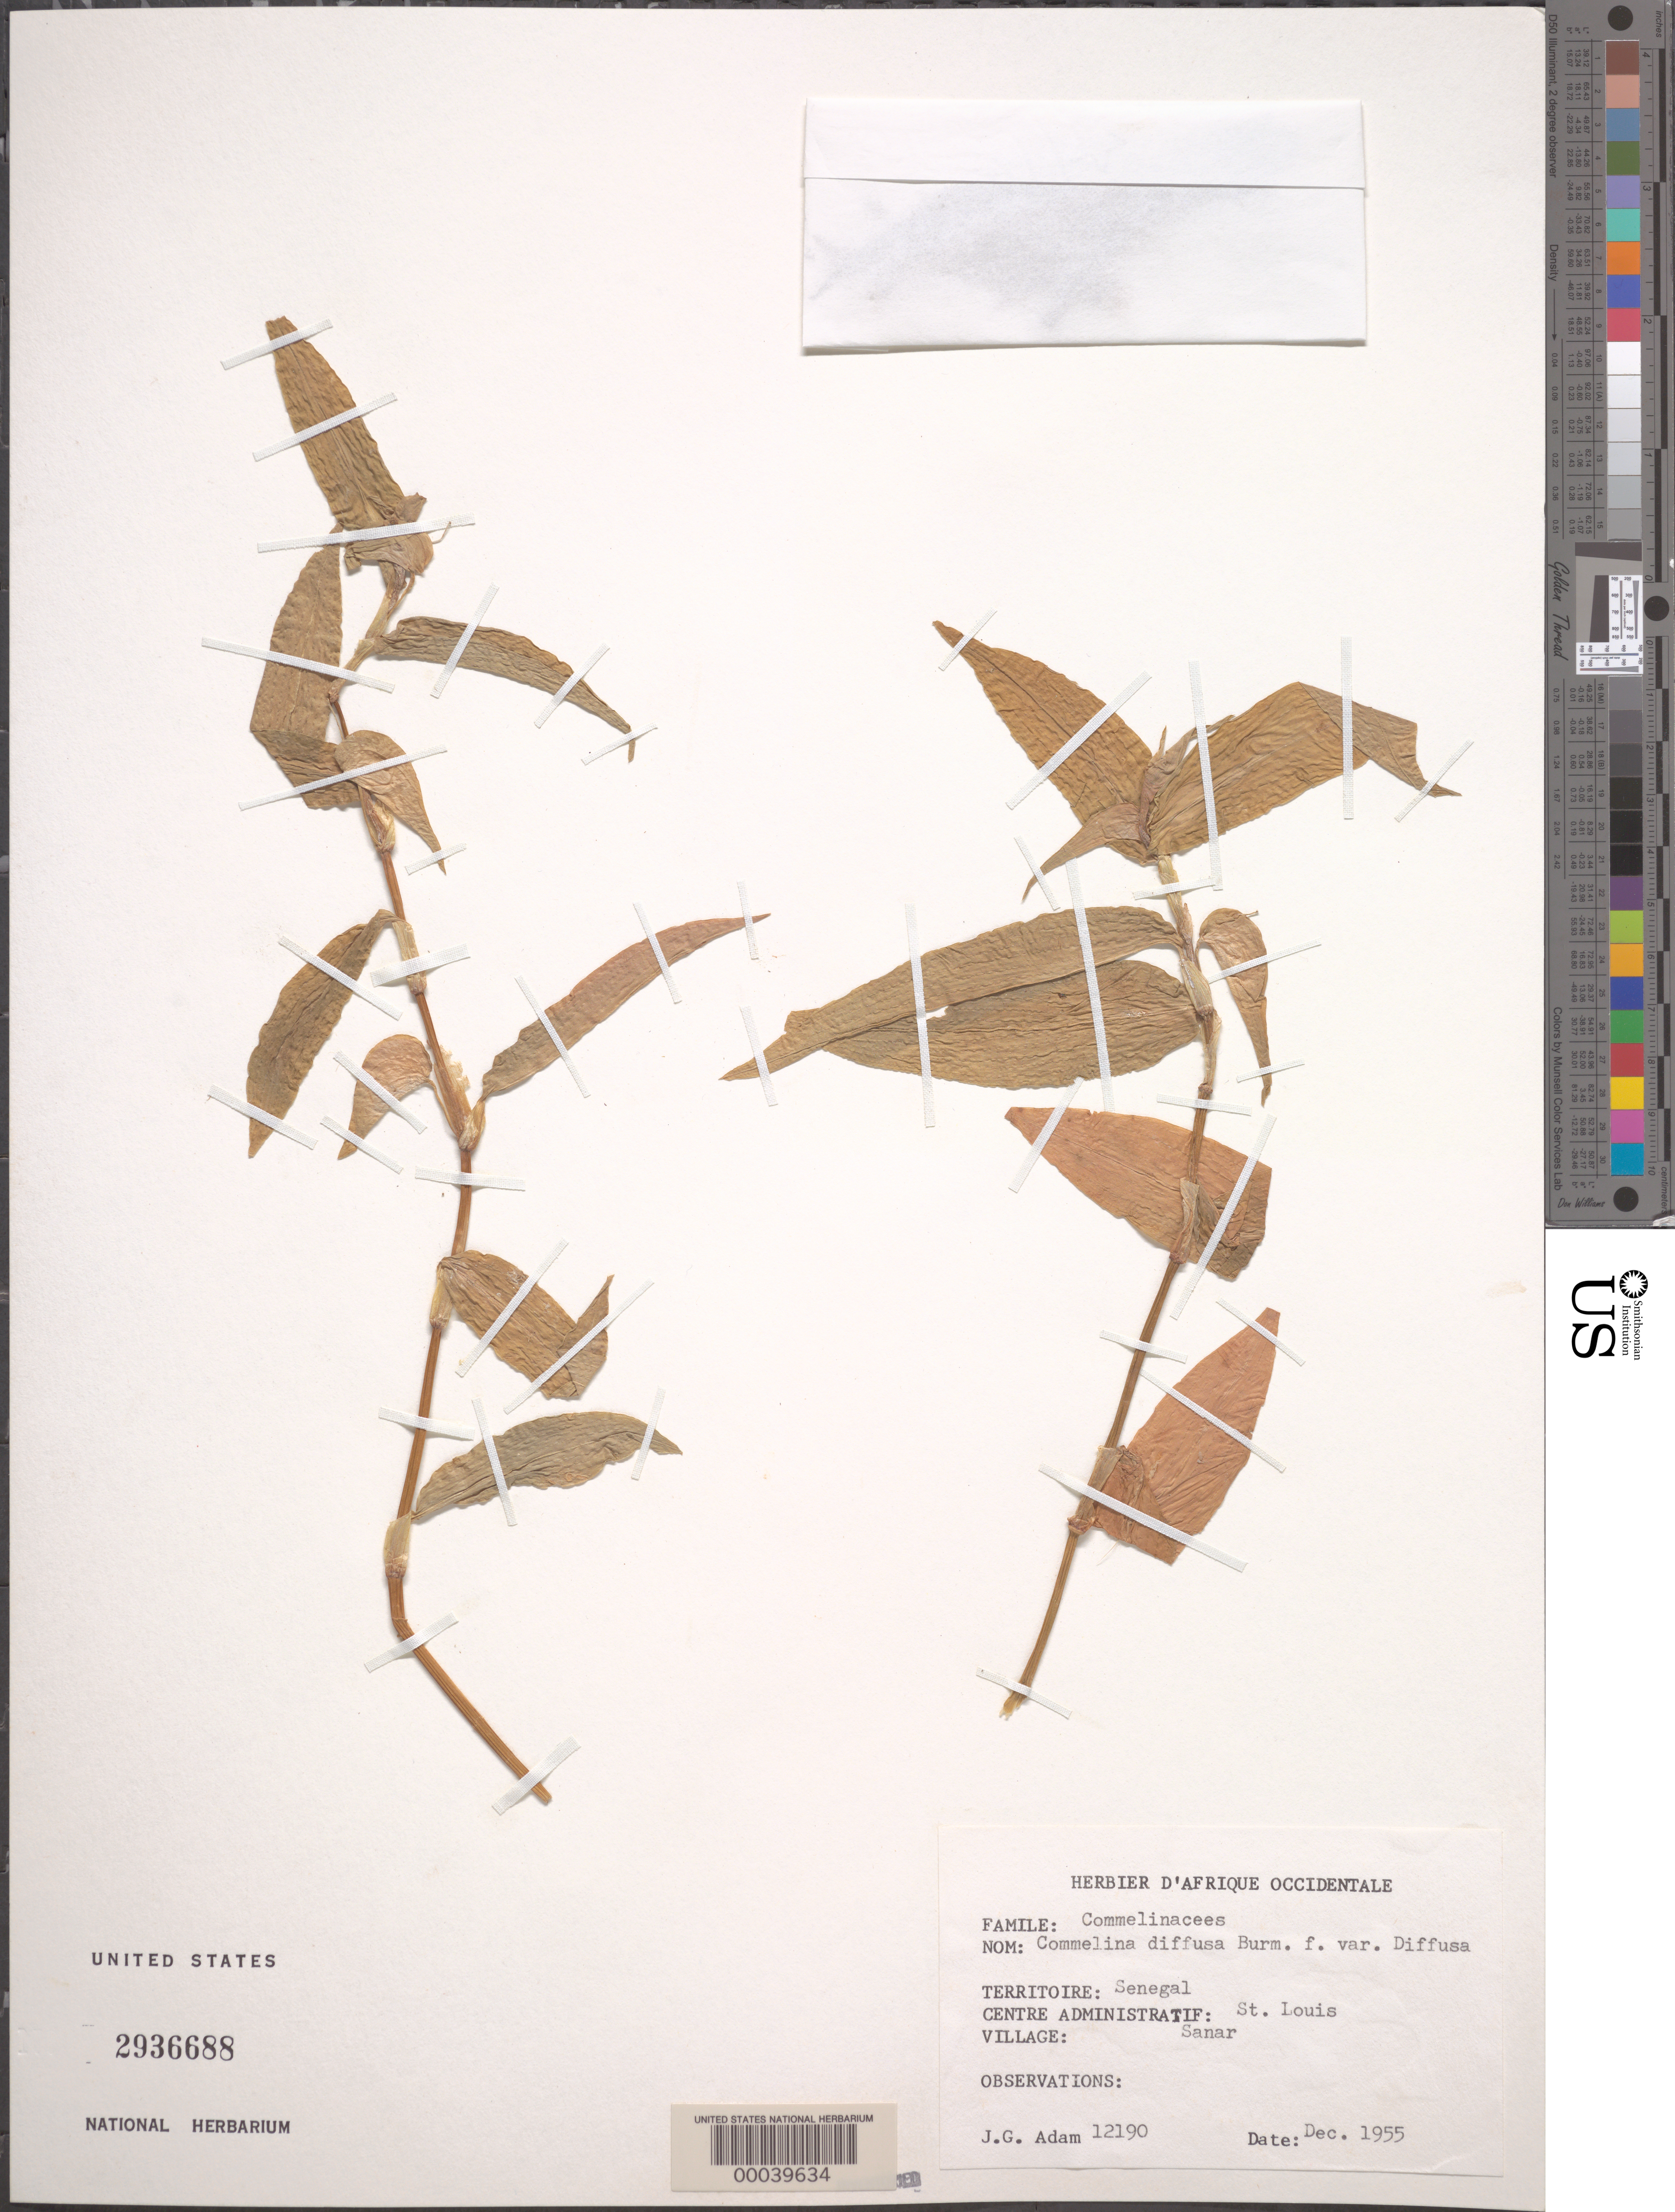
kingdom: Plantae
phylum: Tracheophyta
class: Liliopsida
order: Commelinales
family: Commelinaceae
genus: Commelina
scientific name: Commelina diffusa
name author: Burm. f.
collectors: J. Adam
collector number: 12190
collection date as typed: Dec 1955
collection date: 1955-12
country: Senegal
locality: Sanar, st. louis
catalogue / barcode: US 2936688